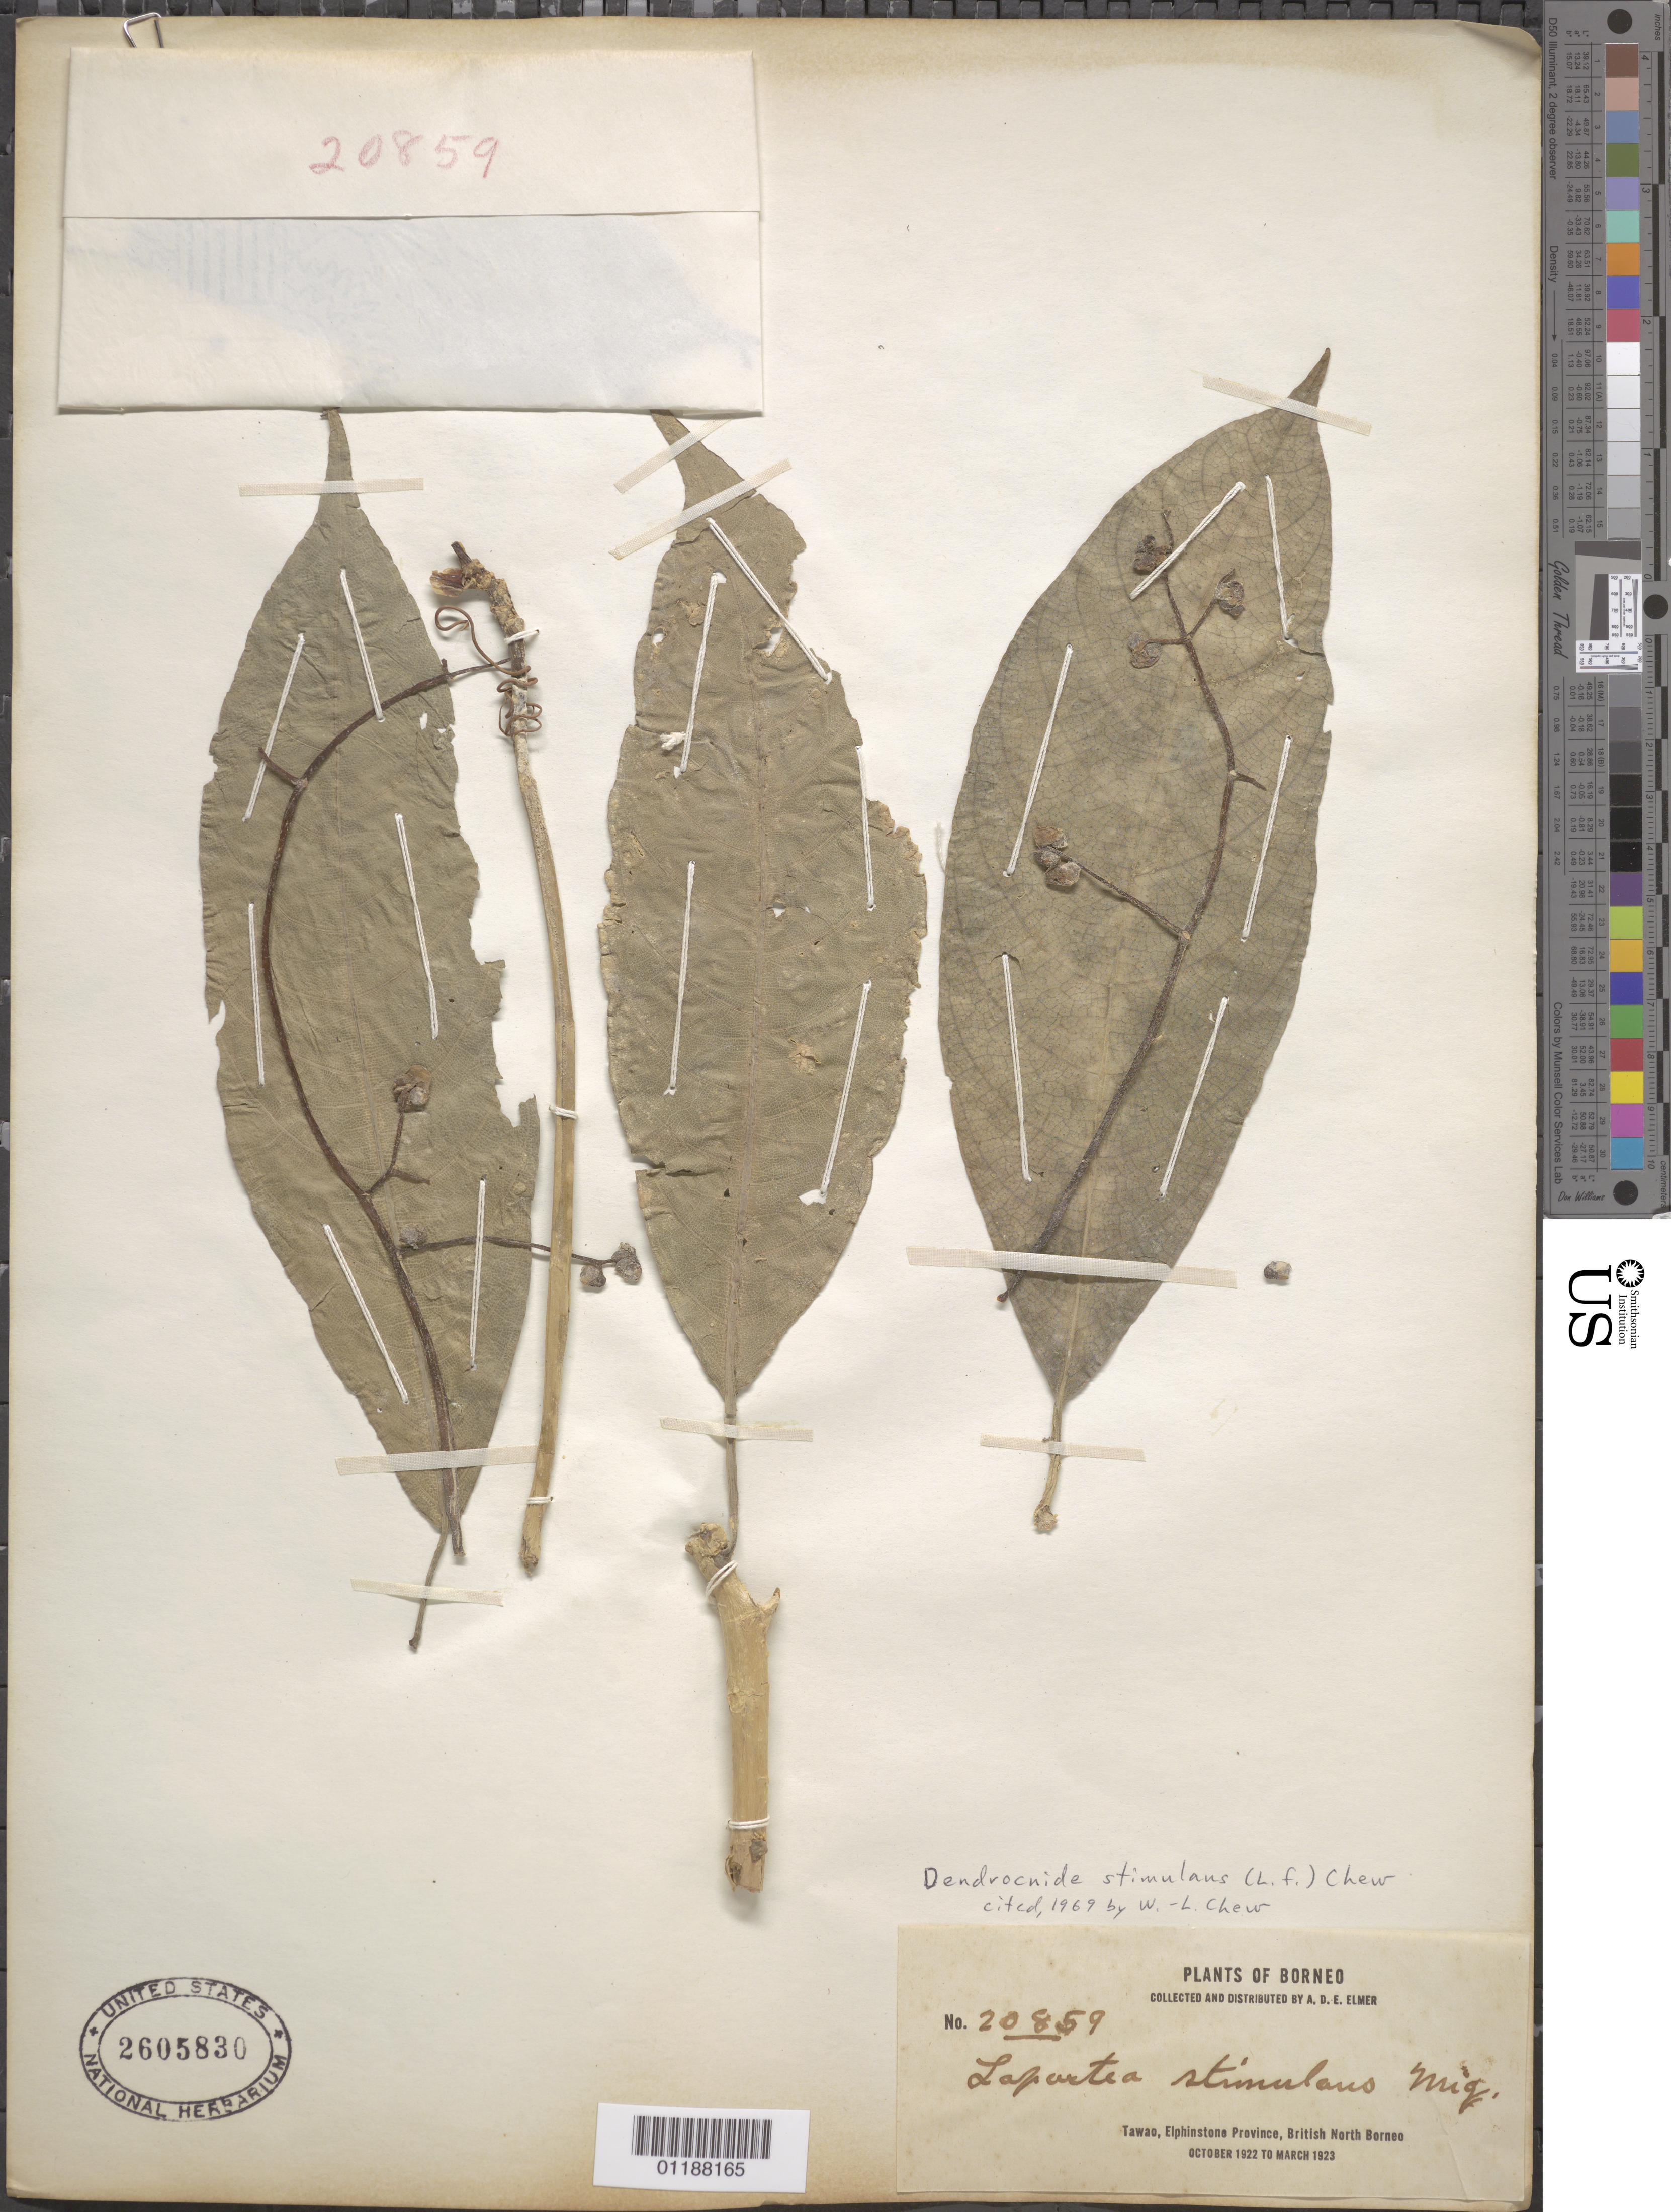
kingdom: Plantae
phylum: Tracheophyta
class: Magnoliopsida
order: Rosales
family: Urticaceae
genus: Dendrocnide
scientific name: Dendrocnide stimulans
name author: (L. f.) Chew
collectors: A. D. E. Elmer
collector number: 20859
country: Malaysia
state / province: Sabah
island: Borneo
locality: Tawao, Elphinstone Province, British North Borneo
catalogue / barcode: US 2605830